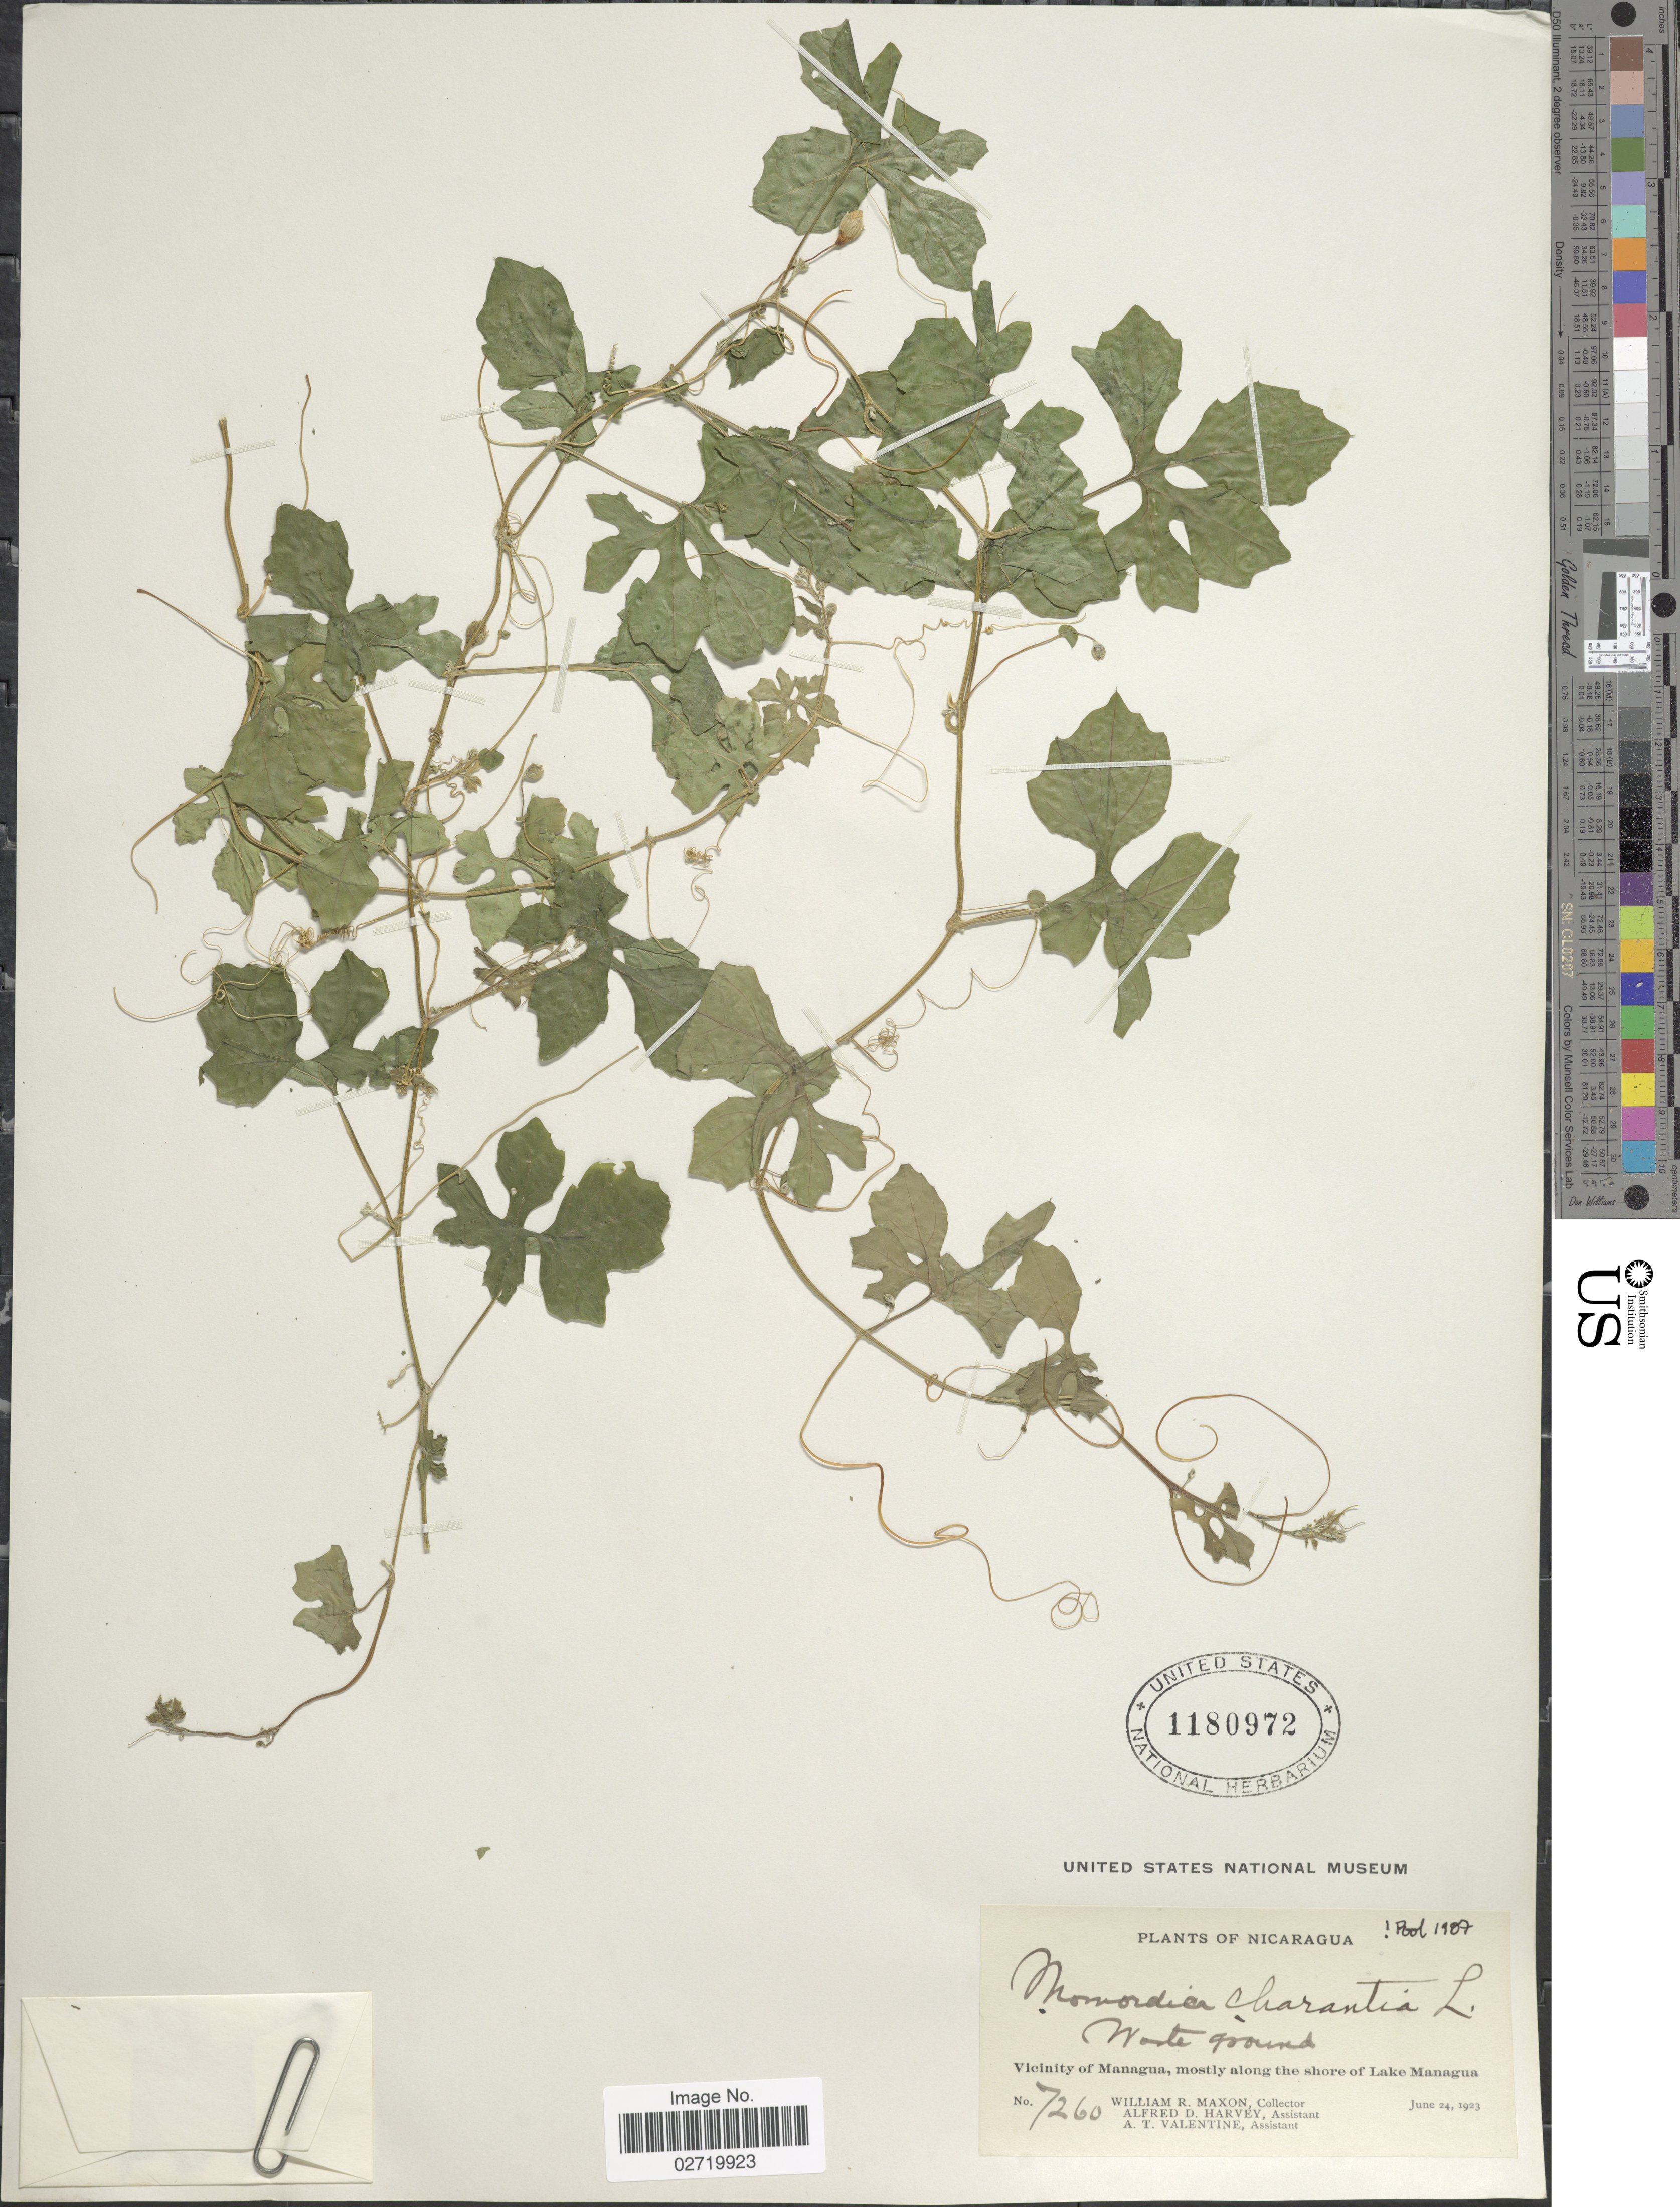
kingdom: Plantae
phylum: Tracheophyta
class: Magnoliopsida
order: Cucurbitales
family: Cucurbitaceae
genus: Momordica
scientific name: Momordica charantia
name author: L.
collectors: W. R. Maxon, A. D. Harvey & A. Valentine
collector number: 7260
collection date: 1923-06-24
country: Nicaragua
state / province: Managua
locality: Mostly along the shore of Lake Managua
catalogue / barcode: US 1180972